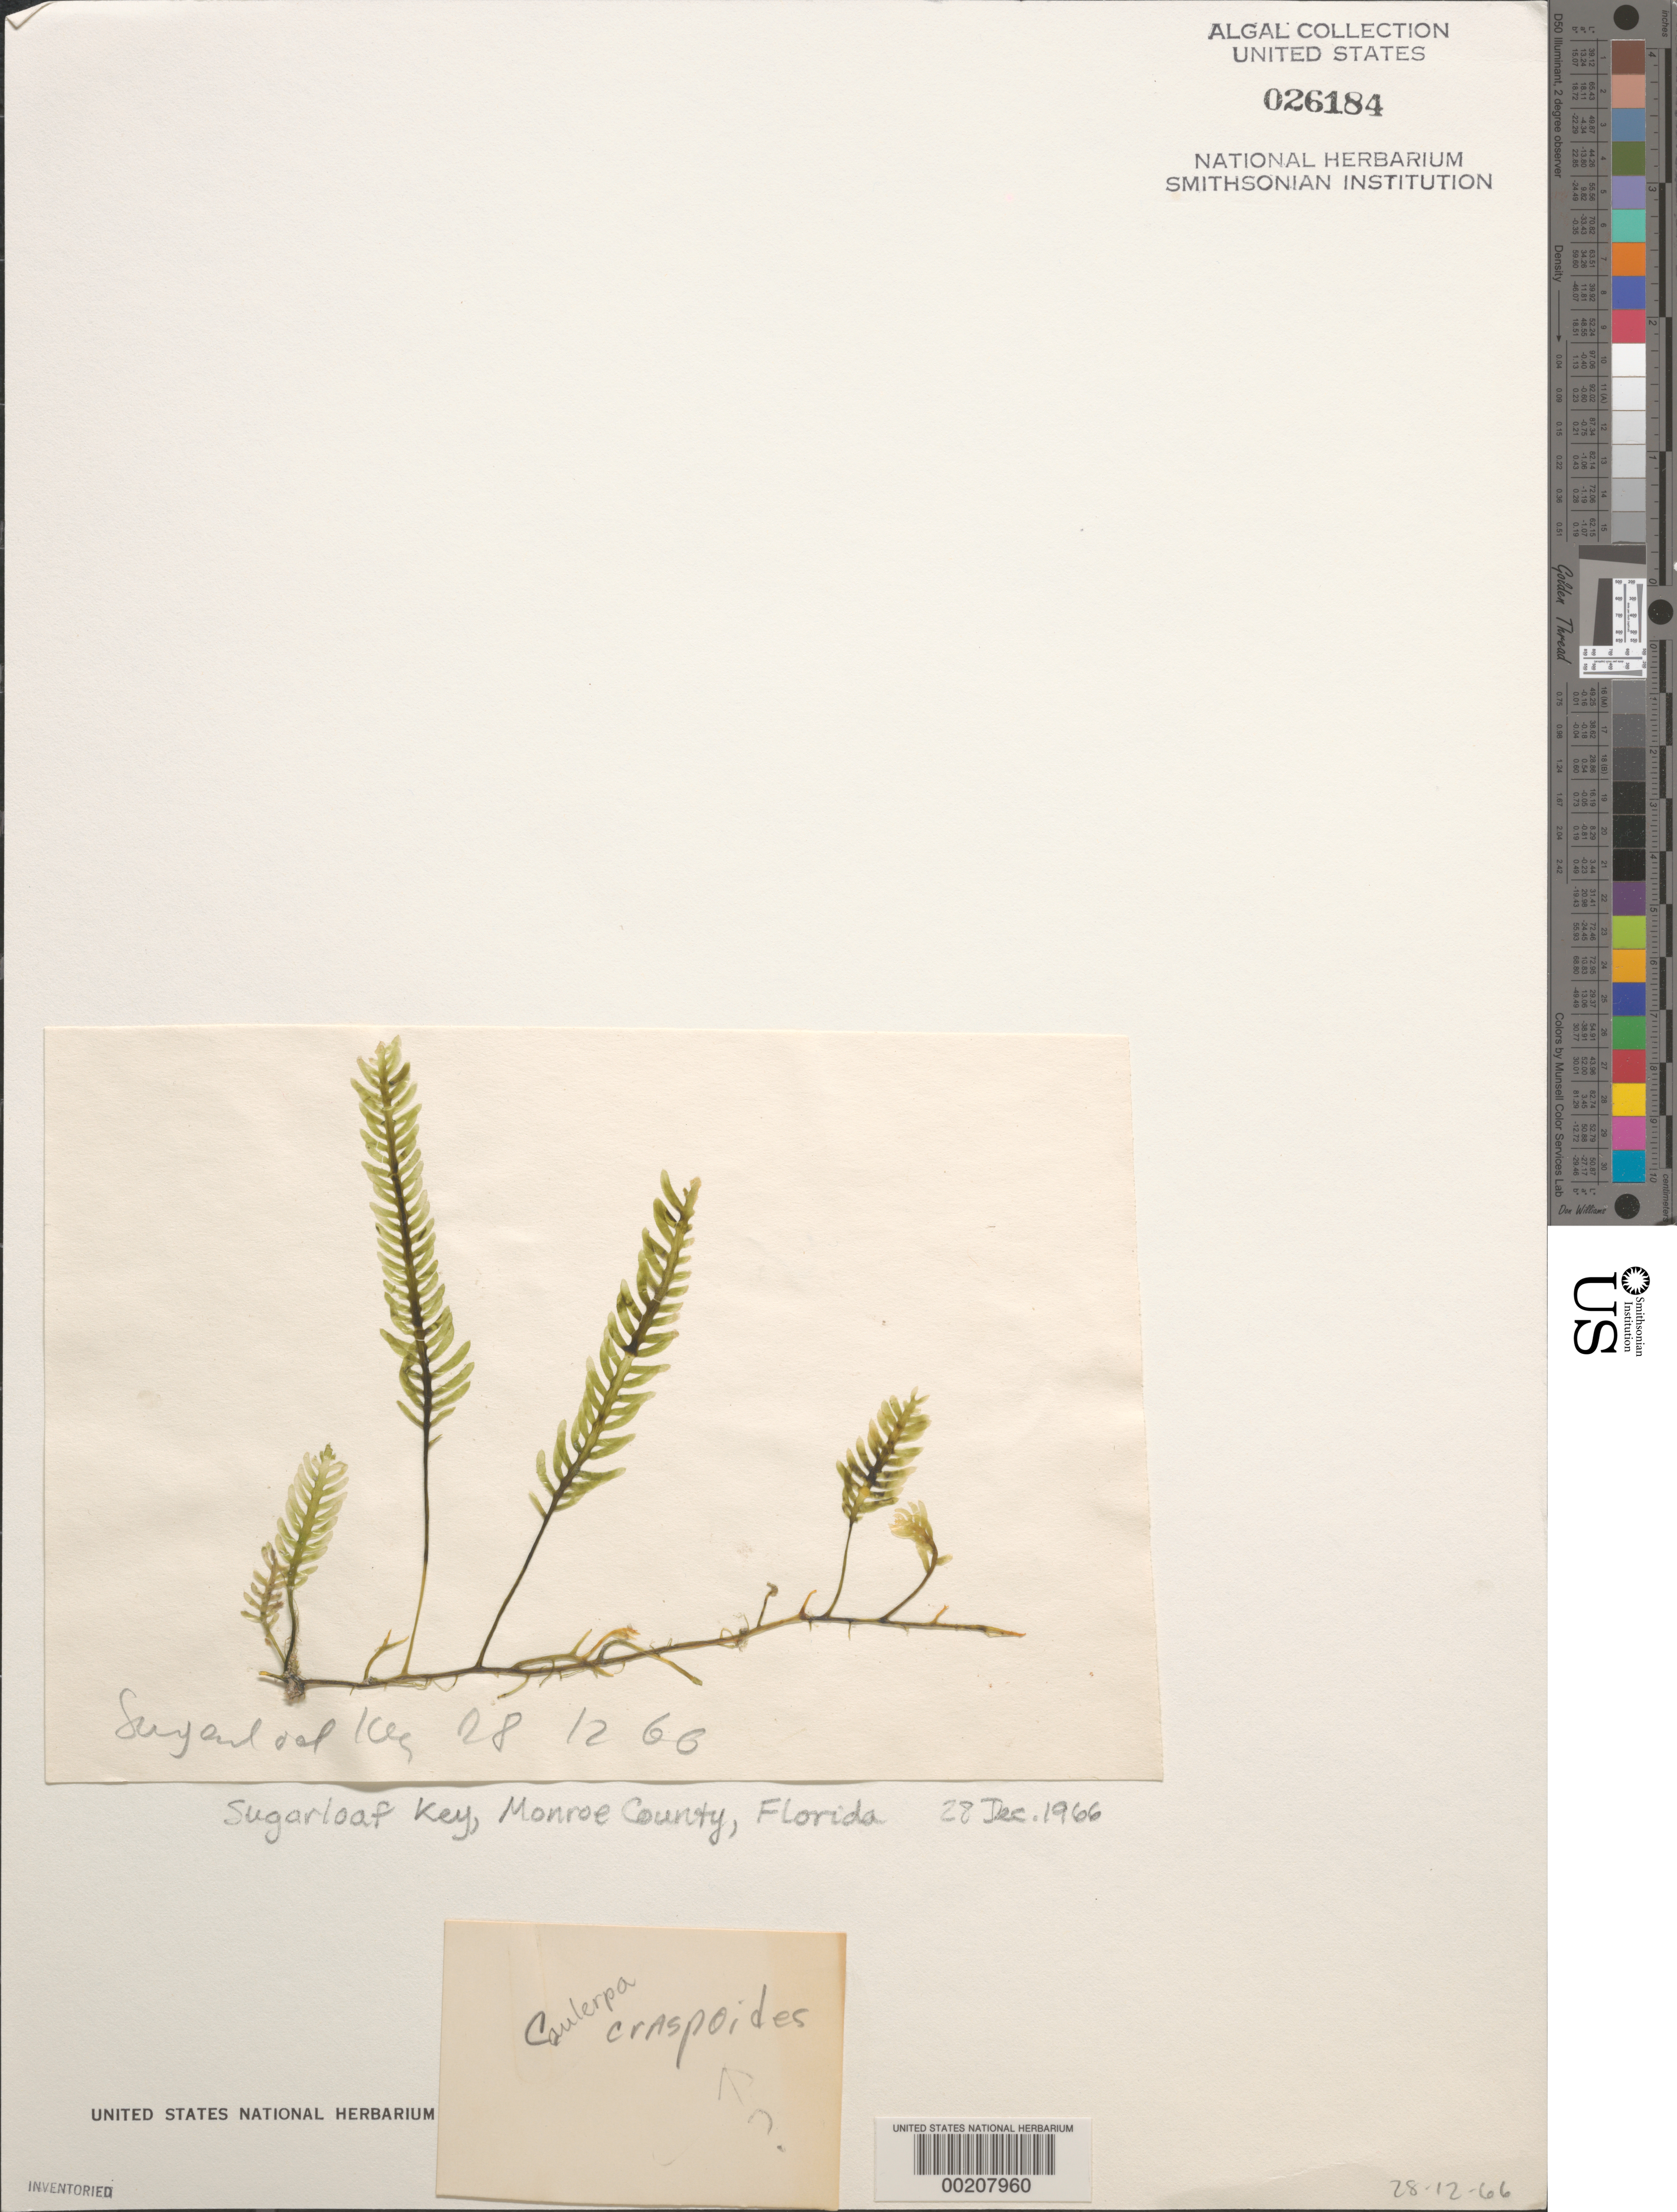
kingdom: Plantae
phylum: Chlorophyta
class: Ulvophyceae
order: Bryopsidales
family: Caulerpaceae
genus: Caulerpa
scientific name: Caulerpa mexicana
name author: Sond. ex Kütz.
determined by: Broch, B. L.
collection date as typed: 28 Dec 1966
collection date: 1966-12-28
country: United States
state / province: Florida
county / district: Monroe County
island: Sugarloaf Key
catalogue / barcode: US 26184